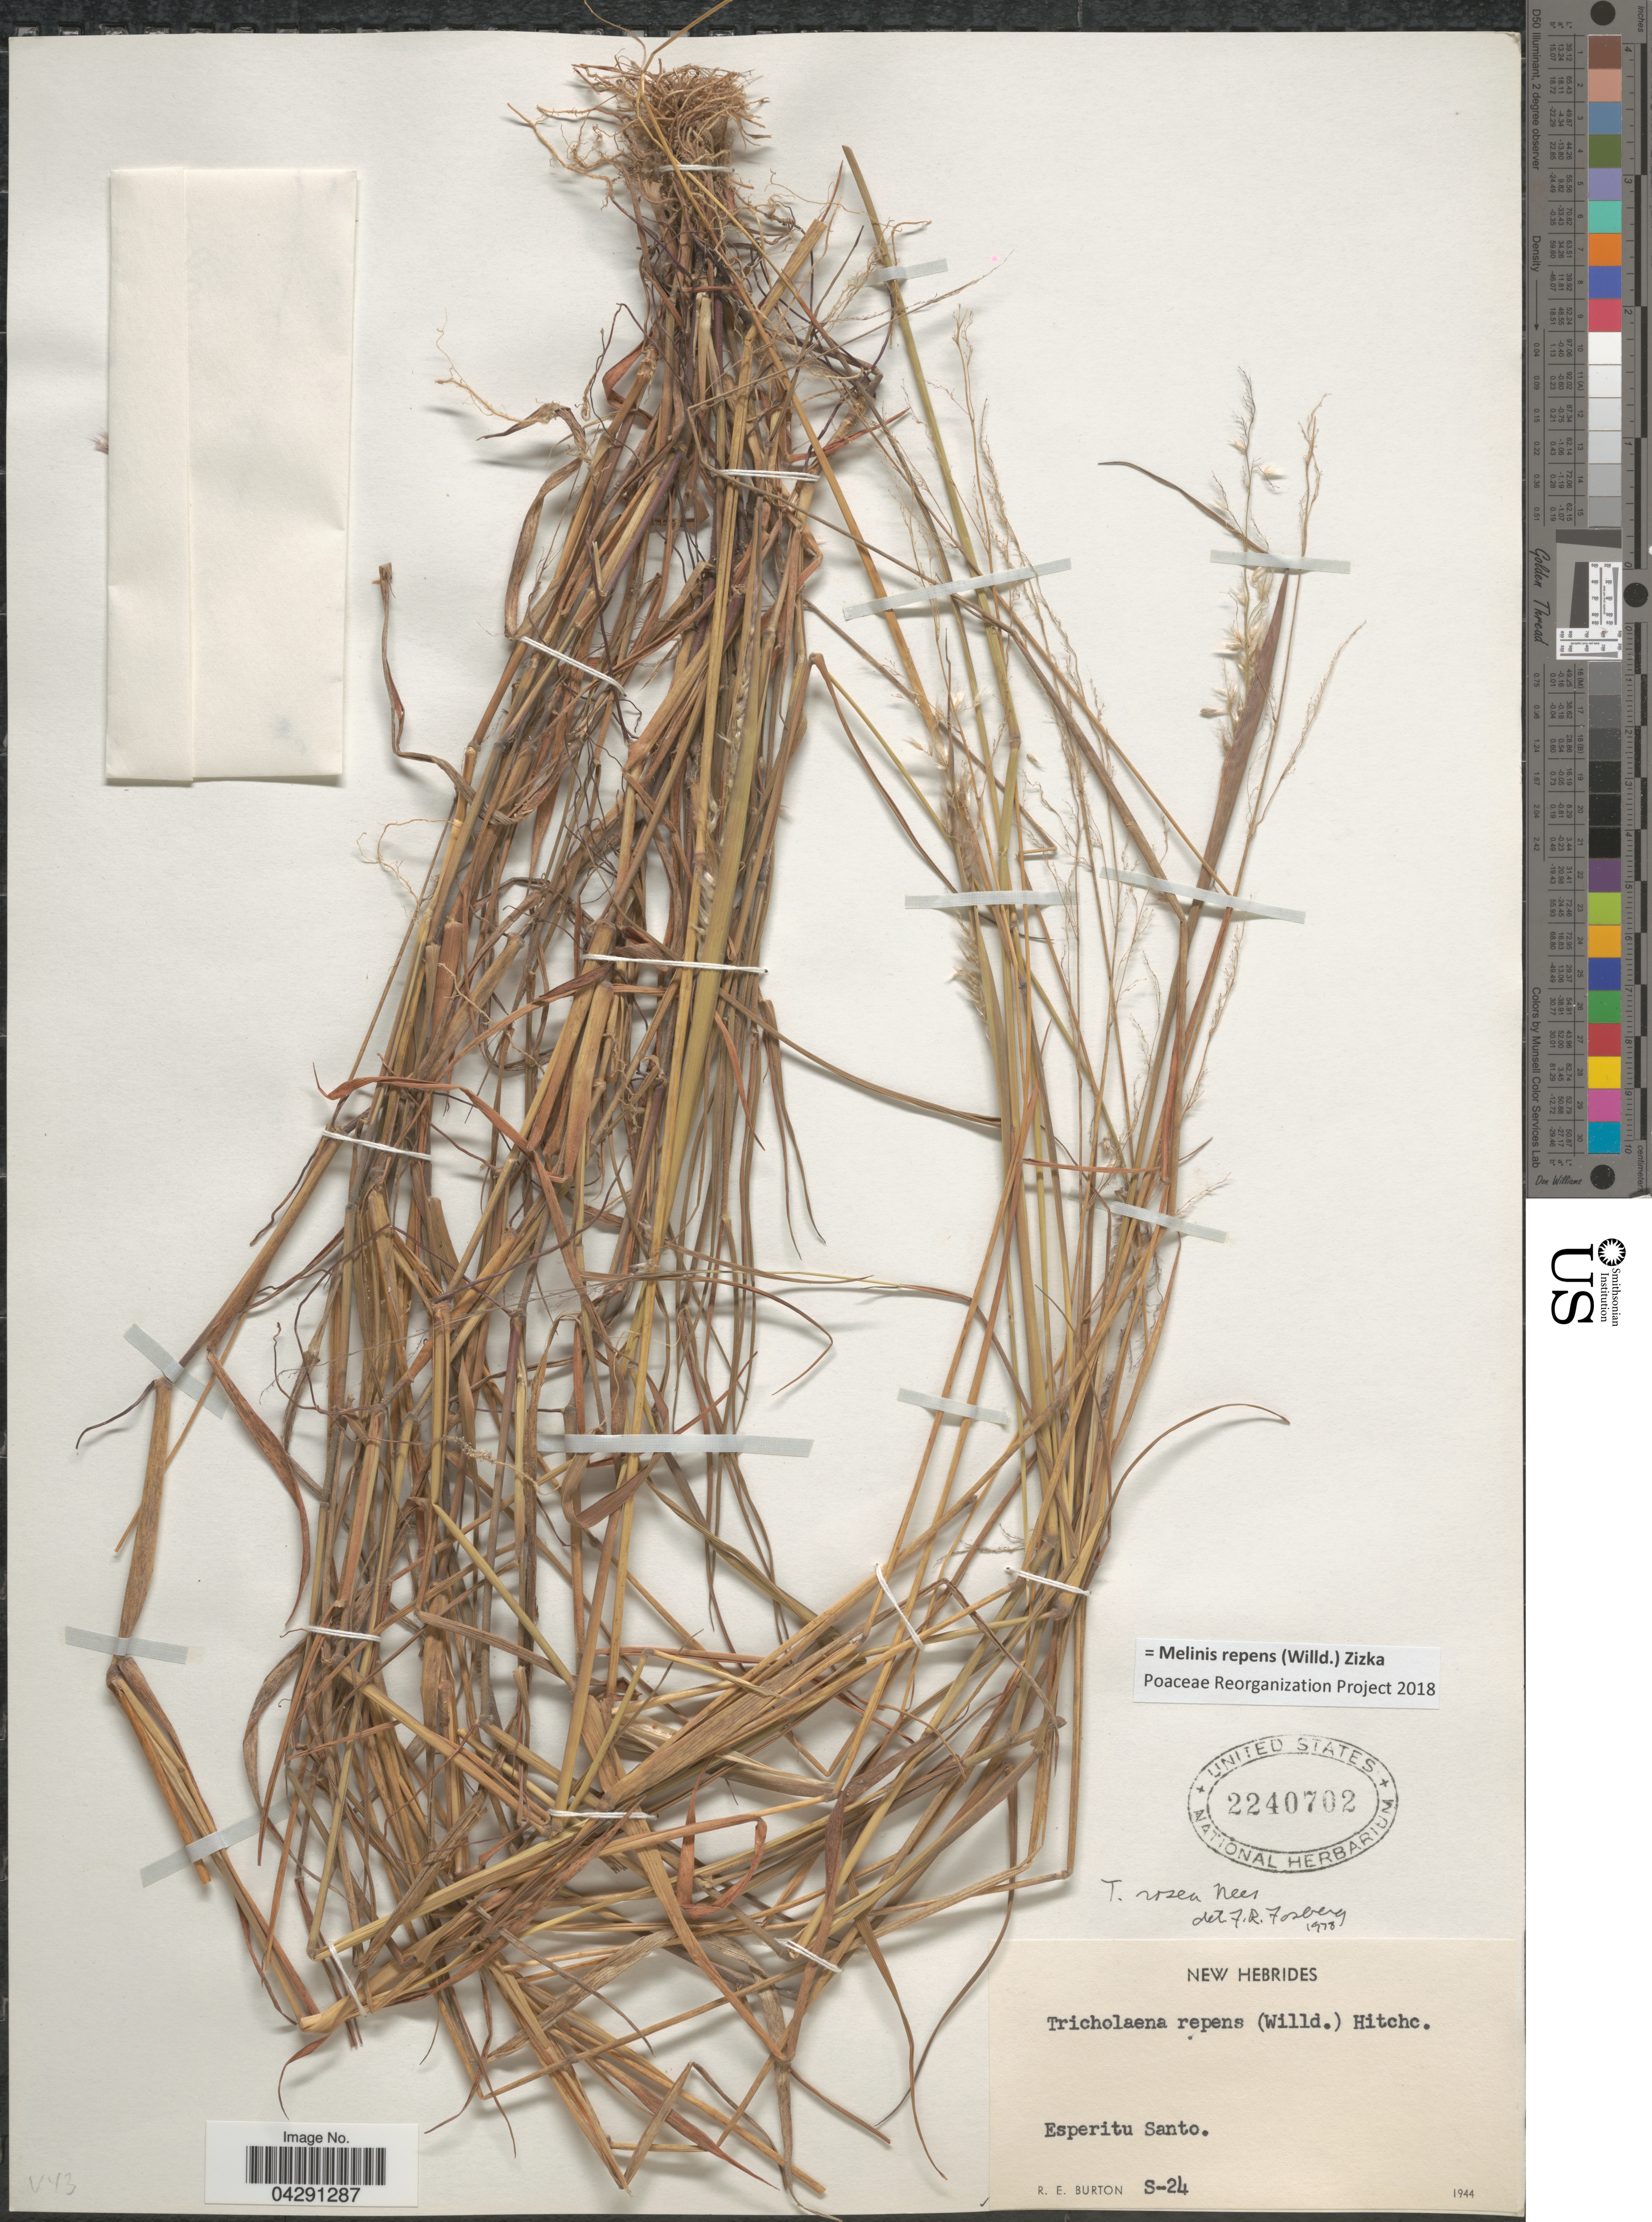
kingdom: Plantae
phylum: Tracheophyta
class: Liliopsida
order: Poales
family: Poaceae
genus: Melinis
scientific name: Melinis repens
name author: (Willd.) Zizka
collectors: R. Burton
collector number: S-24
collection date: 1944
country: Vanuatu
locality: New Hebrides. Esperitu Santo.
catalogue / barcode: US 2240702